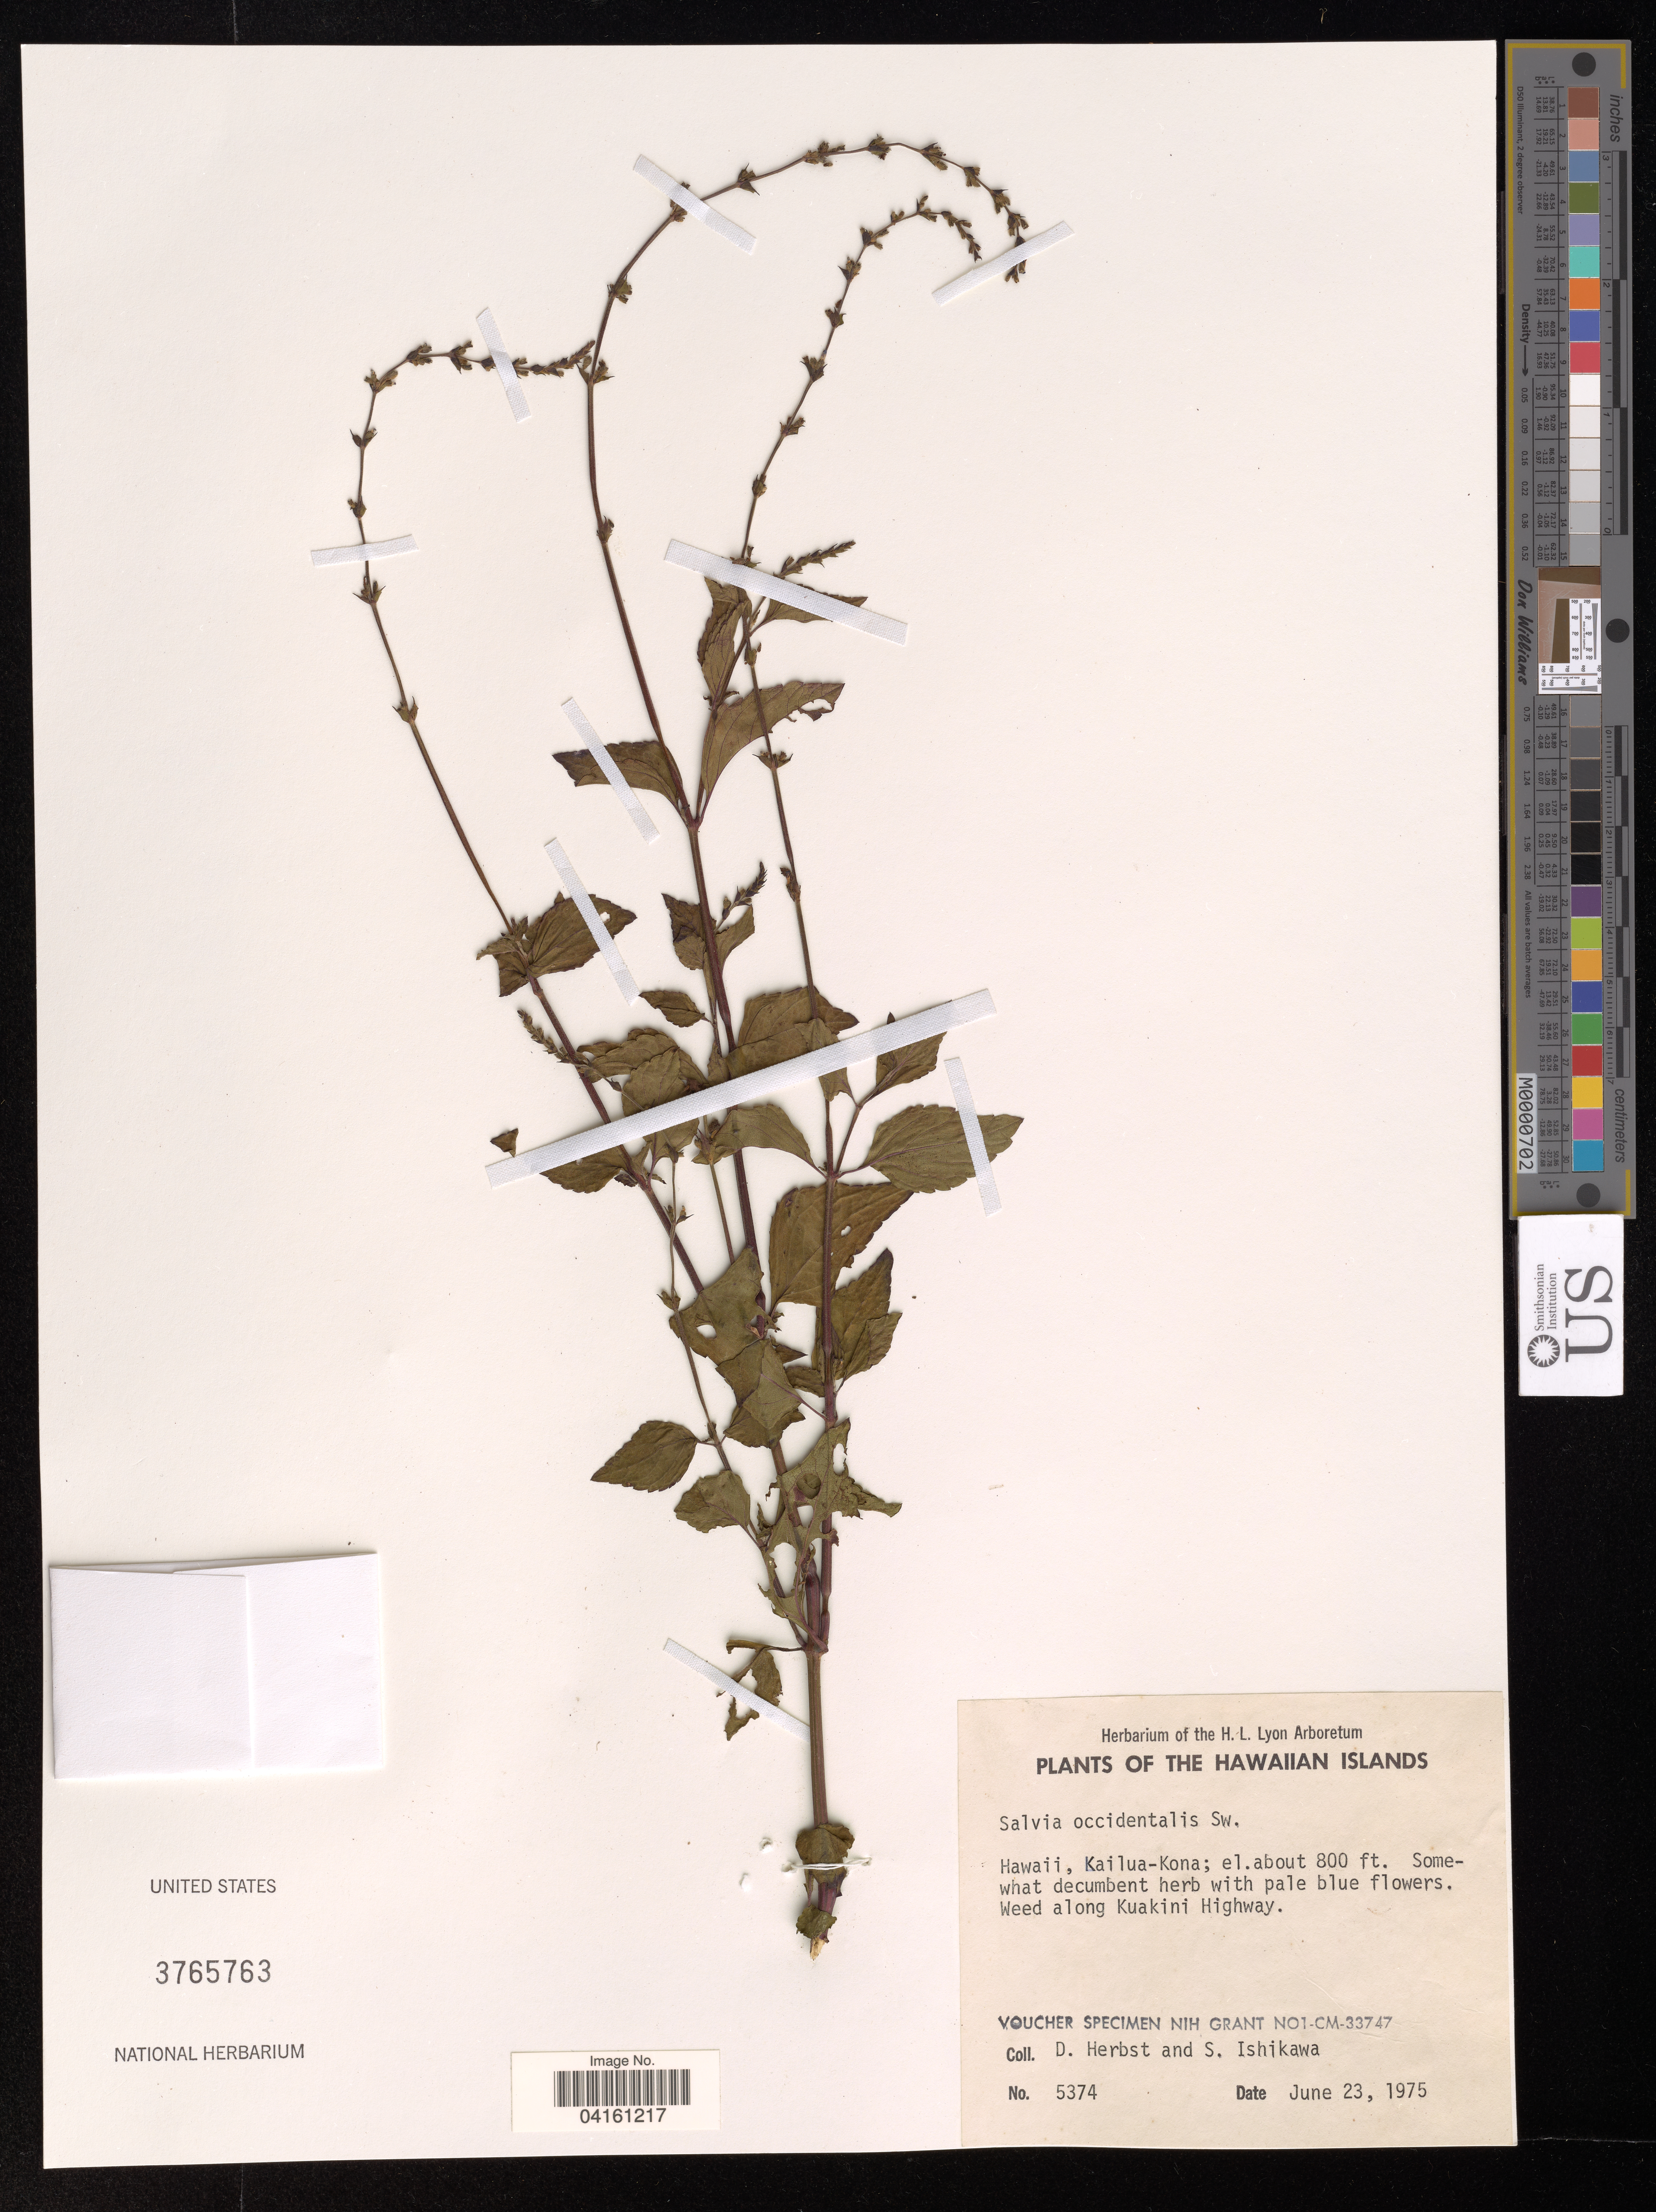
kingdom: Plantae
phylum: Tracheophyta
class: Magnoliopsida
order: Lamiales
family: Lamiaceae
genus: Salvia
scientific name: Salvia occidentalis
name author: Sw.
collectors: D. Herbst & S. Ishikawa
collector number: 5374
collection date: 1975-06-23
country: United States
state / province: Hawaii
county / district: Hawaii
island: Hawaii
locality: The Hawaiian Islands. Kailua-Kona; Weed along Kuakini Highway.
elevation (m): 244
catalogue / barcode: US 3765763